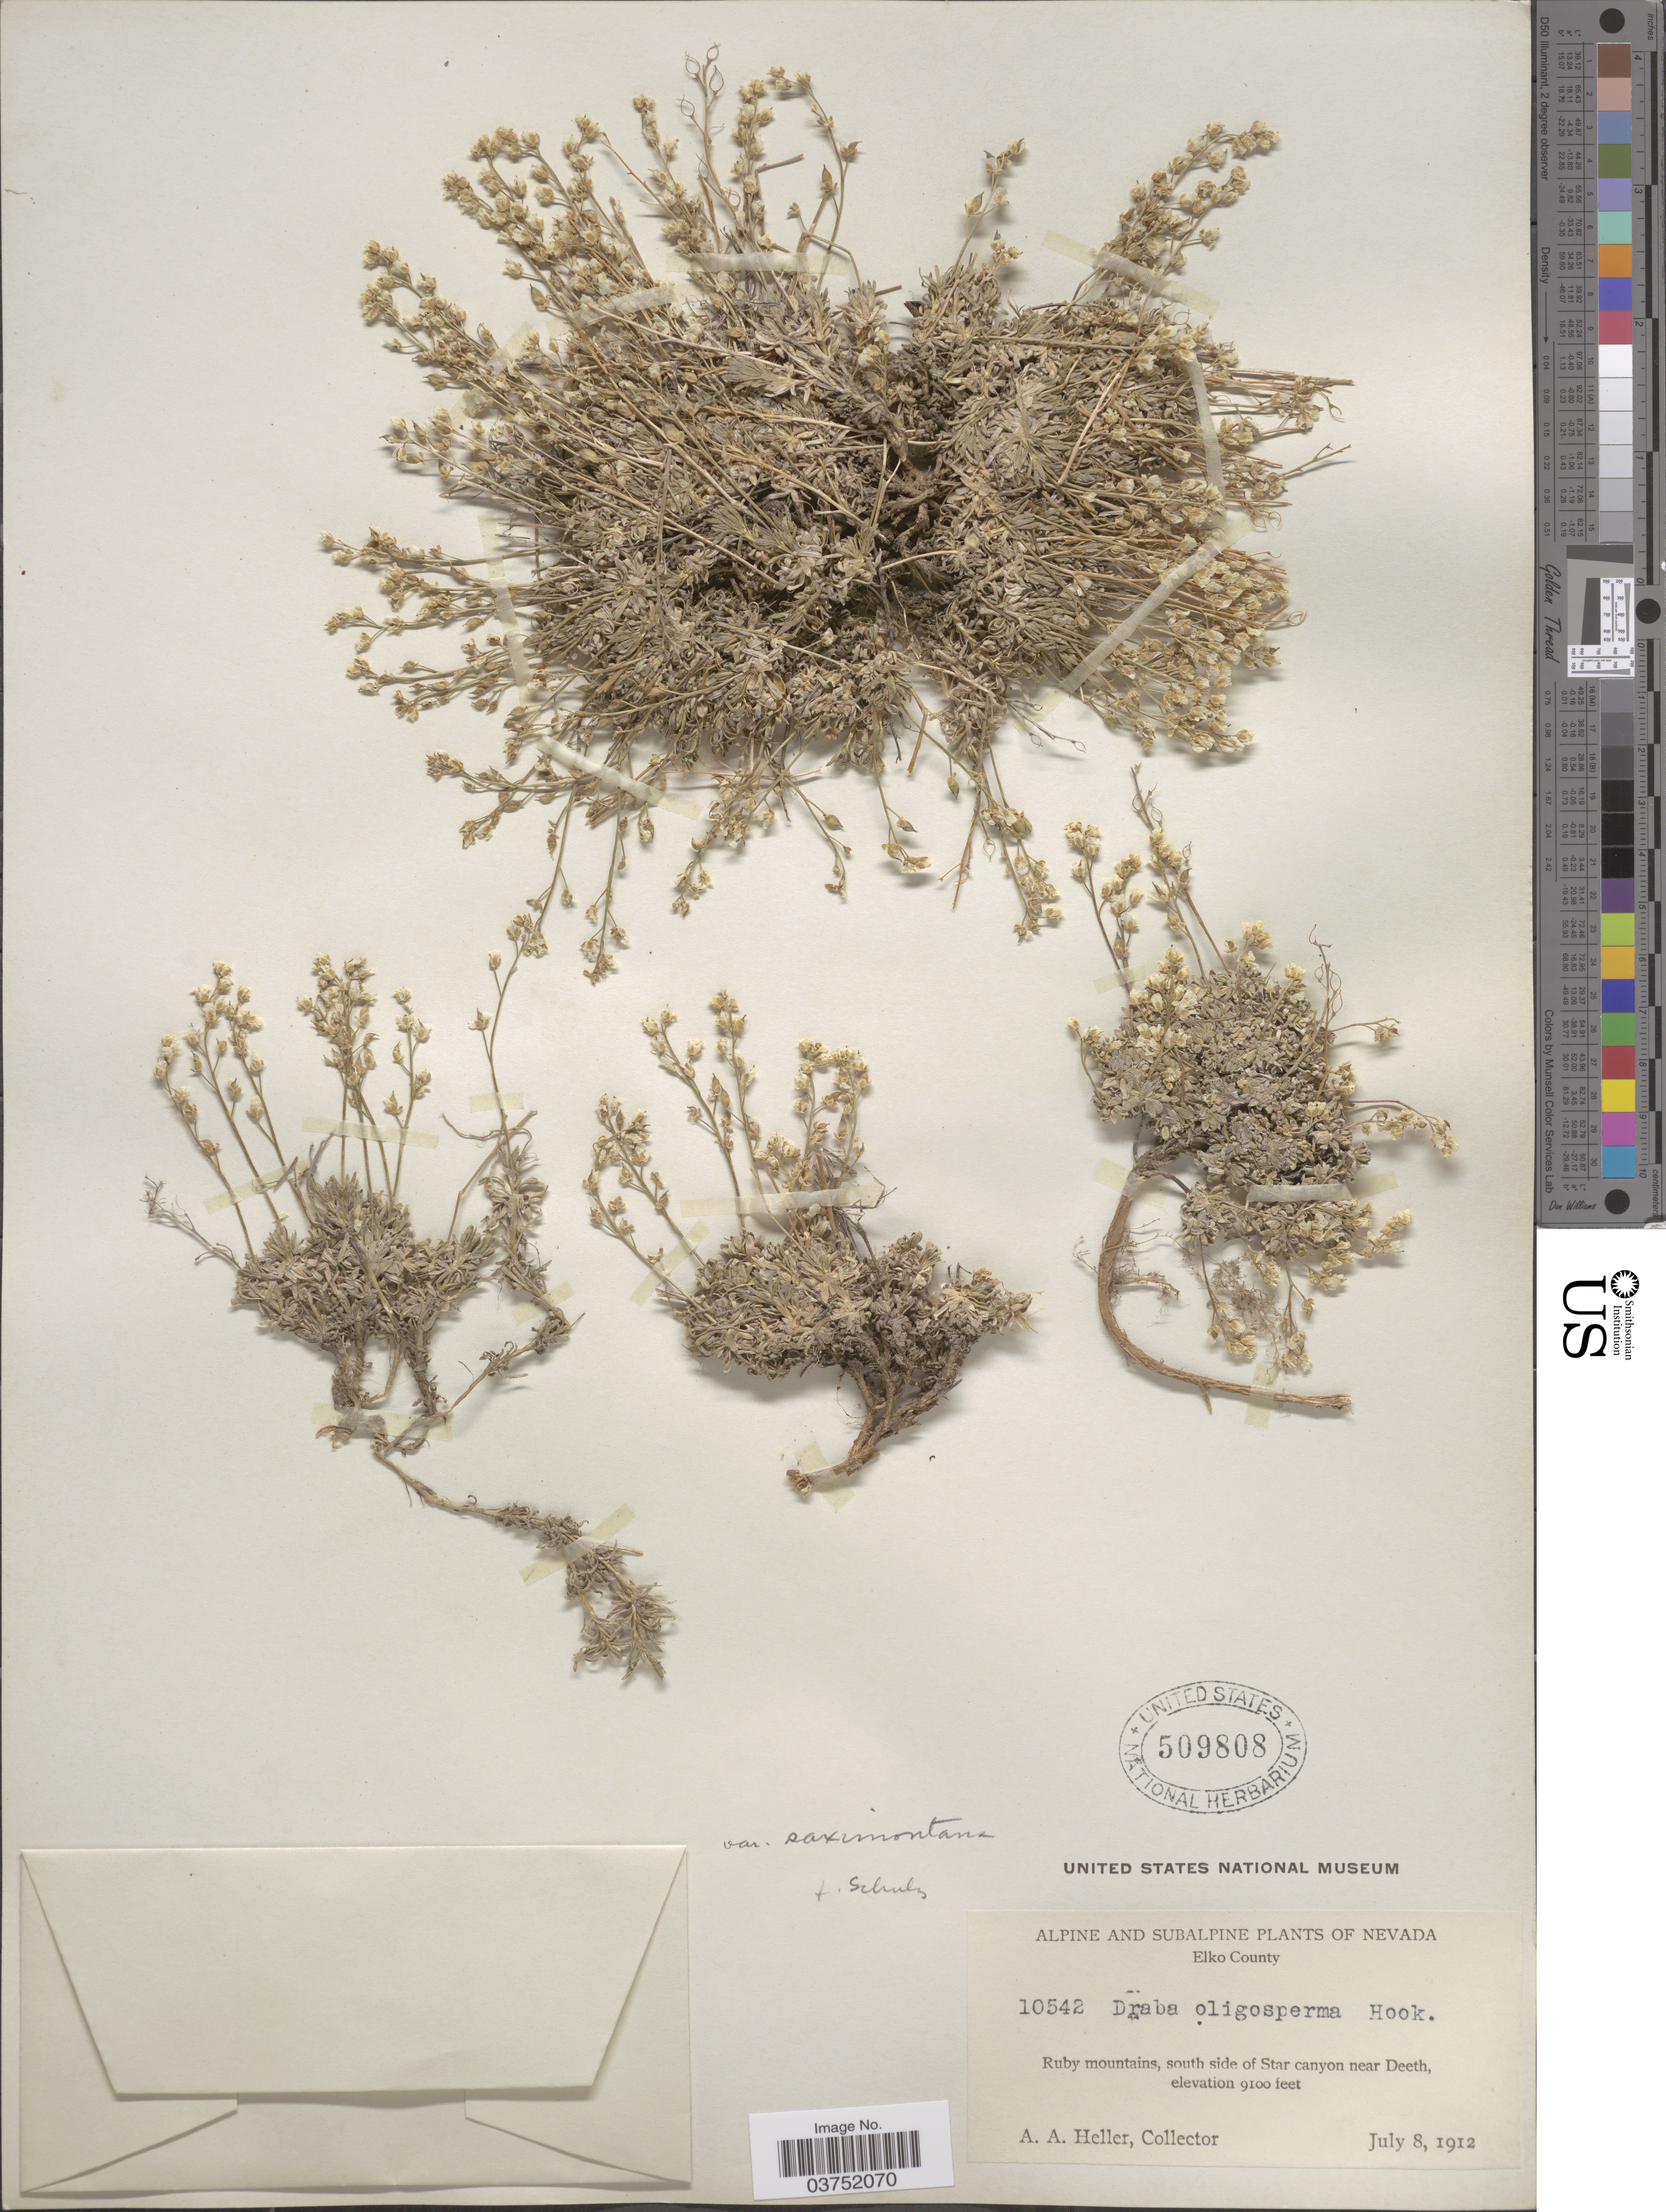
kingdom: Plantae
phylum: Tracheophyta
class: Magnoliopsida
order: Brassicales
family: Brassicaceae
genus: Draba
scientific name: Draba oligosperma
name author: Hook.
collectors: A. A. Heller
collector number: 10542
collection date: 1912-07-08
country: United States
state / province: Nevada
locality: Elko County. Ruby mountains, south side of Star canyon near Deeth.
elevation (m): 2774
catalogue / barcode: US 509808